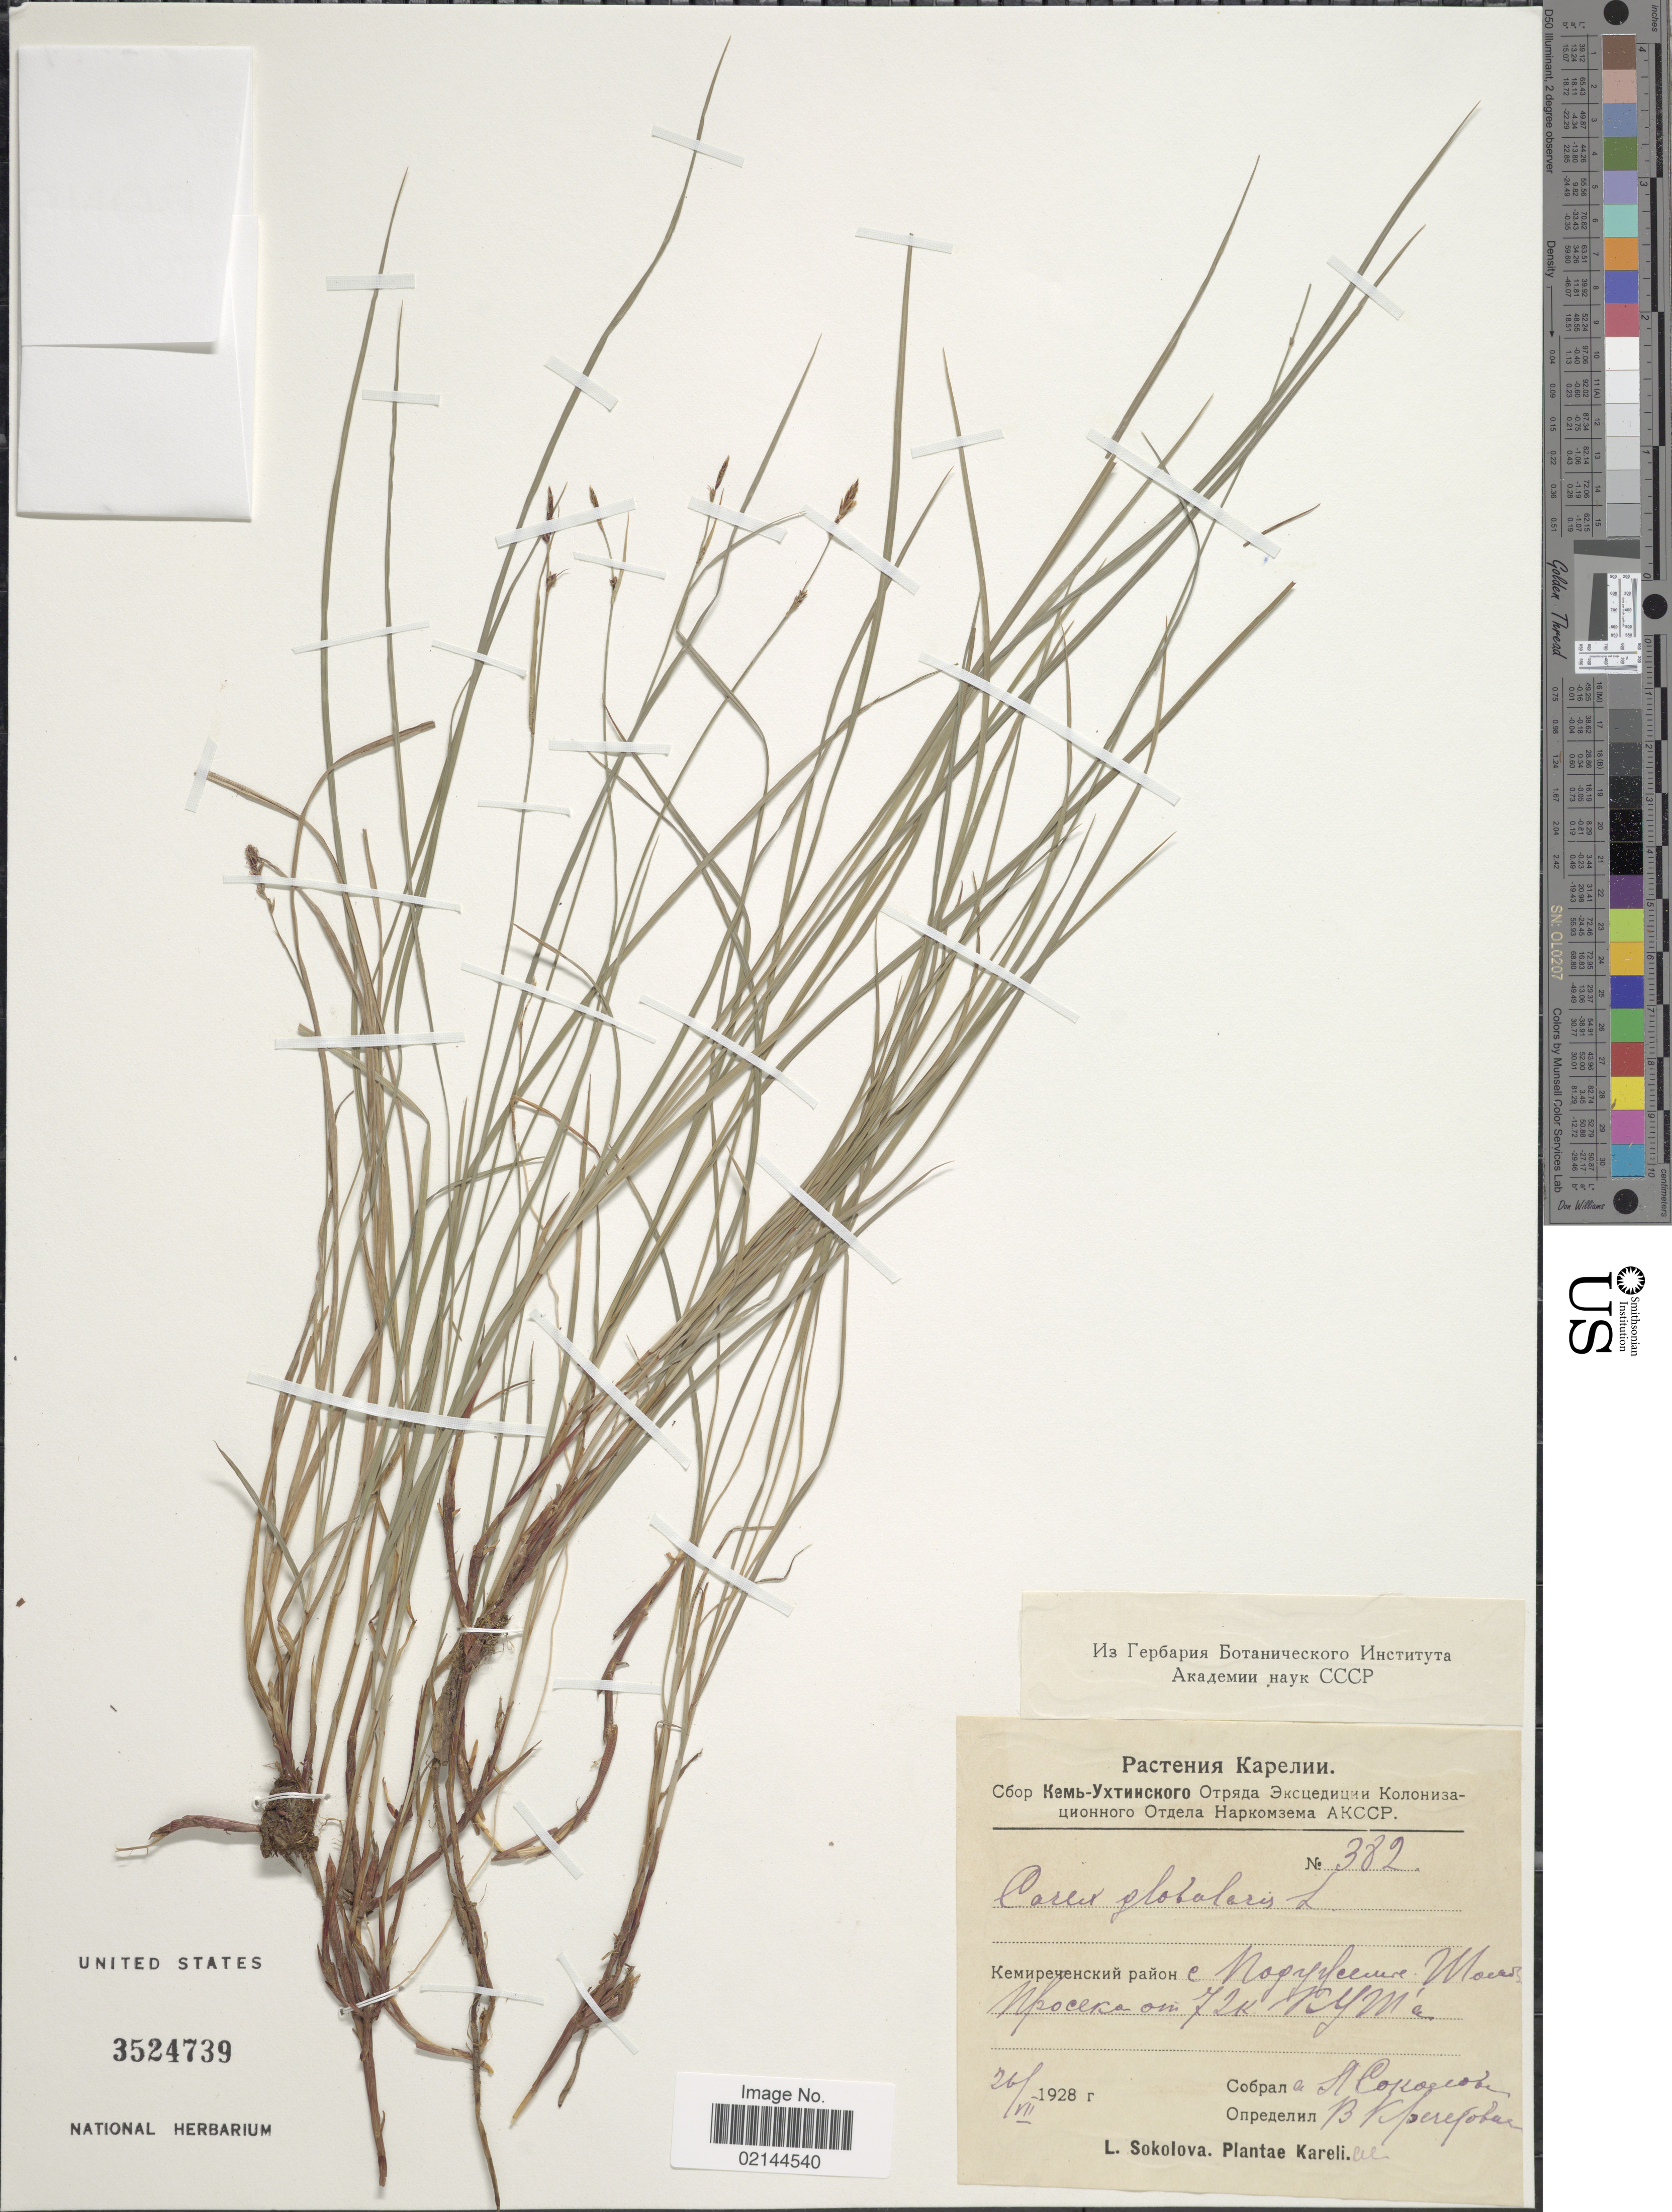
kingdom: Plantae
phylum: Tracheophyta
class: Liliopsida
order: Poales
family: Cyperaceae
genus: Carex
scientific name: Carex globularis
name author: L.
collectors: L. Sokolova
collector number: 382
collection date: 1928-07-26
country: Russian Federation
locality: Kareliae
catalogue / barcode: US 3524739